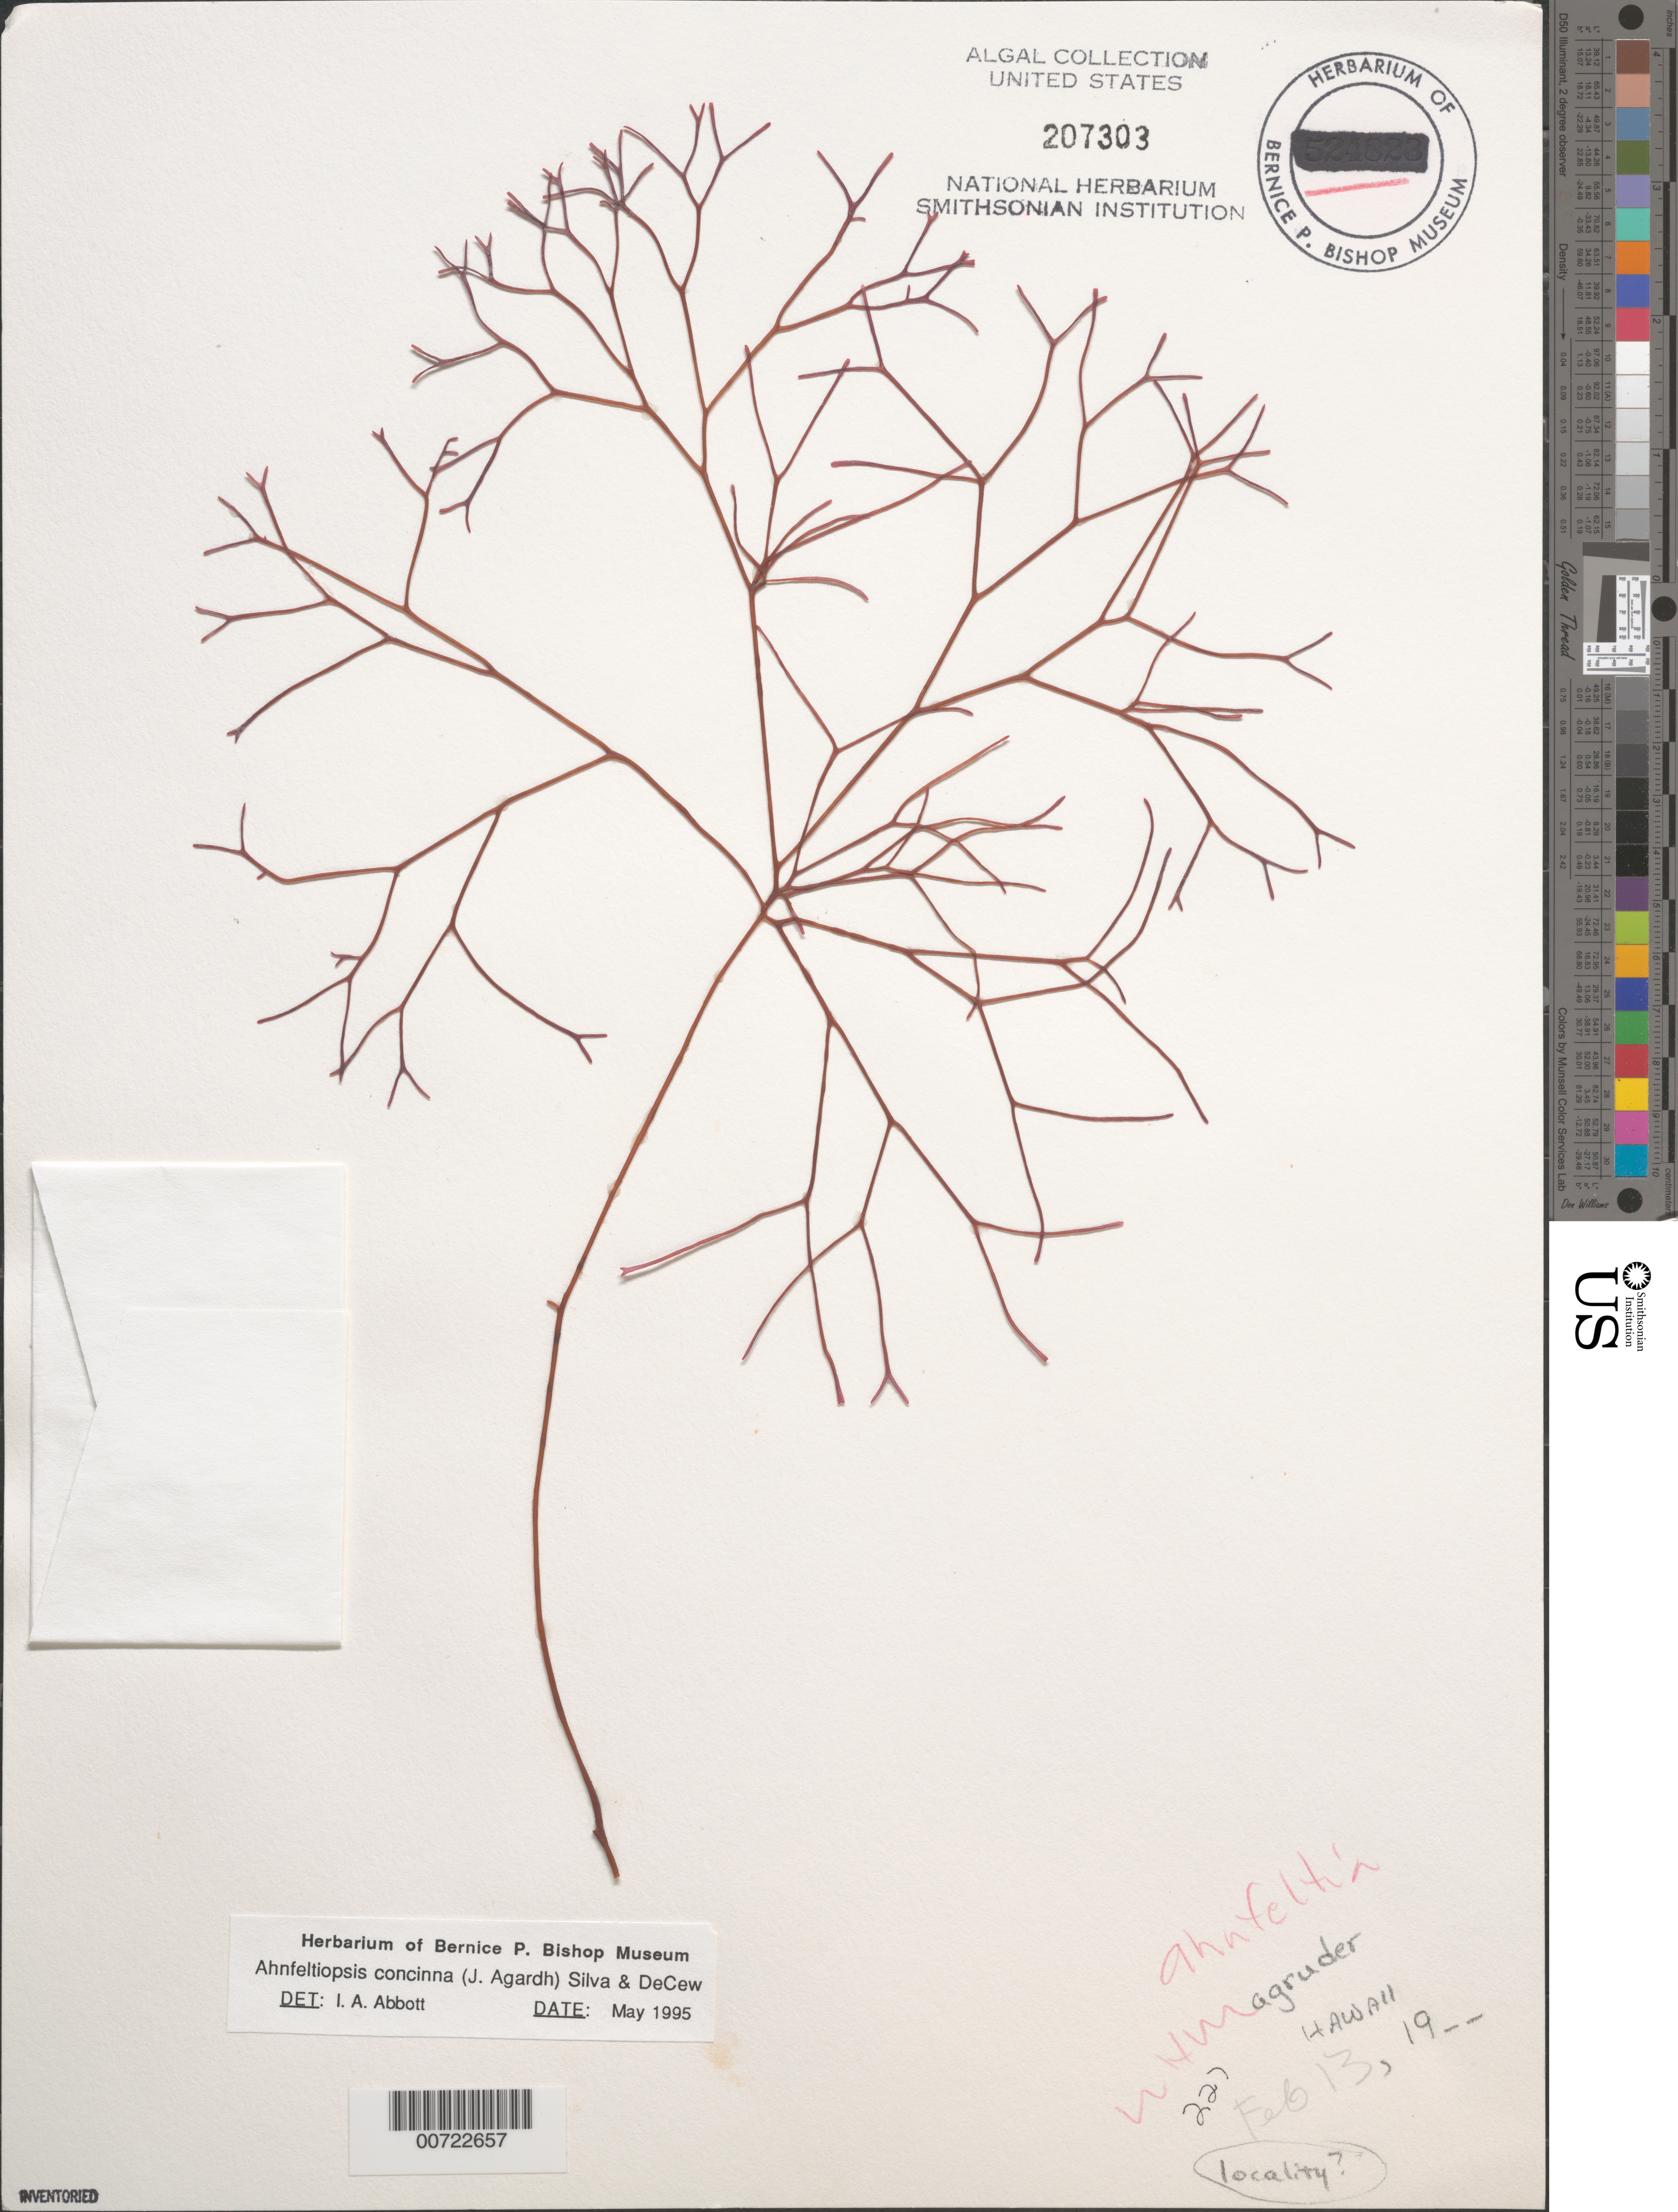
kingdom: Plantae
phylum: Rhodophyta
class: Florideophyceae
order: Gigartinales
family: Phyllophoraceae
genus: Gymnogongrus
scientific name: Gymnogongrus durvillei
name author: (Bory) M.S.Calderon & S.M. Boo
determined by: Algae name updating Project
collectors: W. Magruder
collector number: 227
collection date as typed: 13 Feb 19--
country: United States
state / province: Hawaii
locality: (no locality data)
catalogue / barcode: US 207303